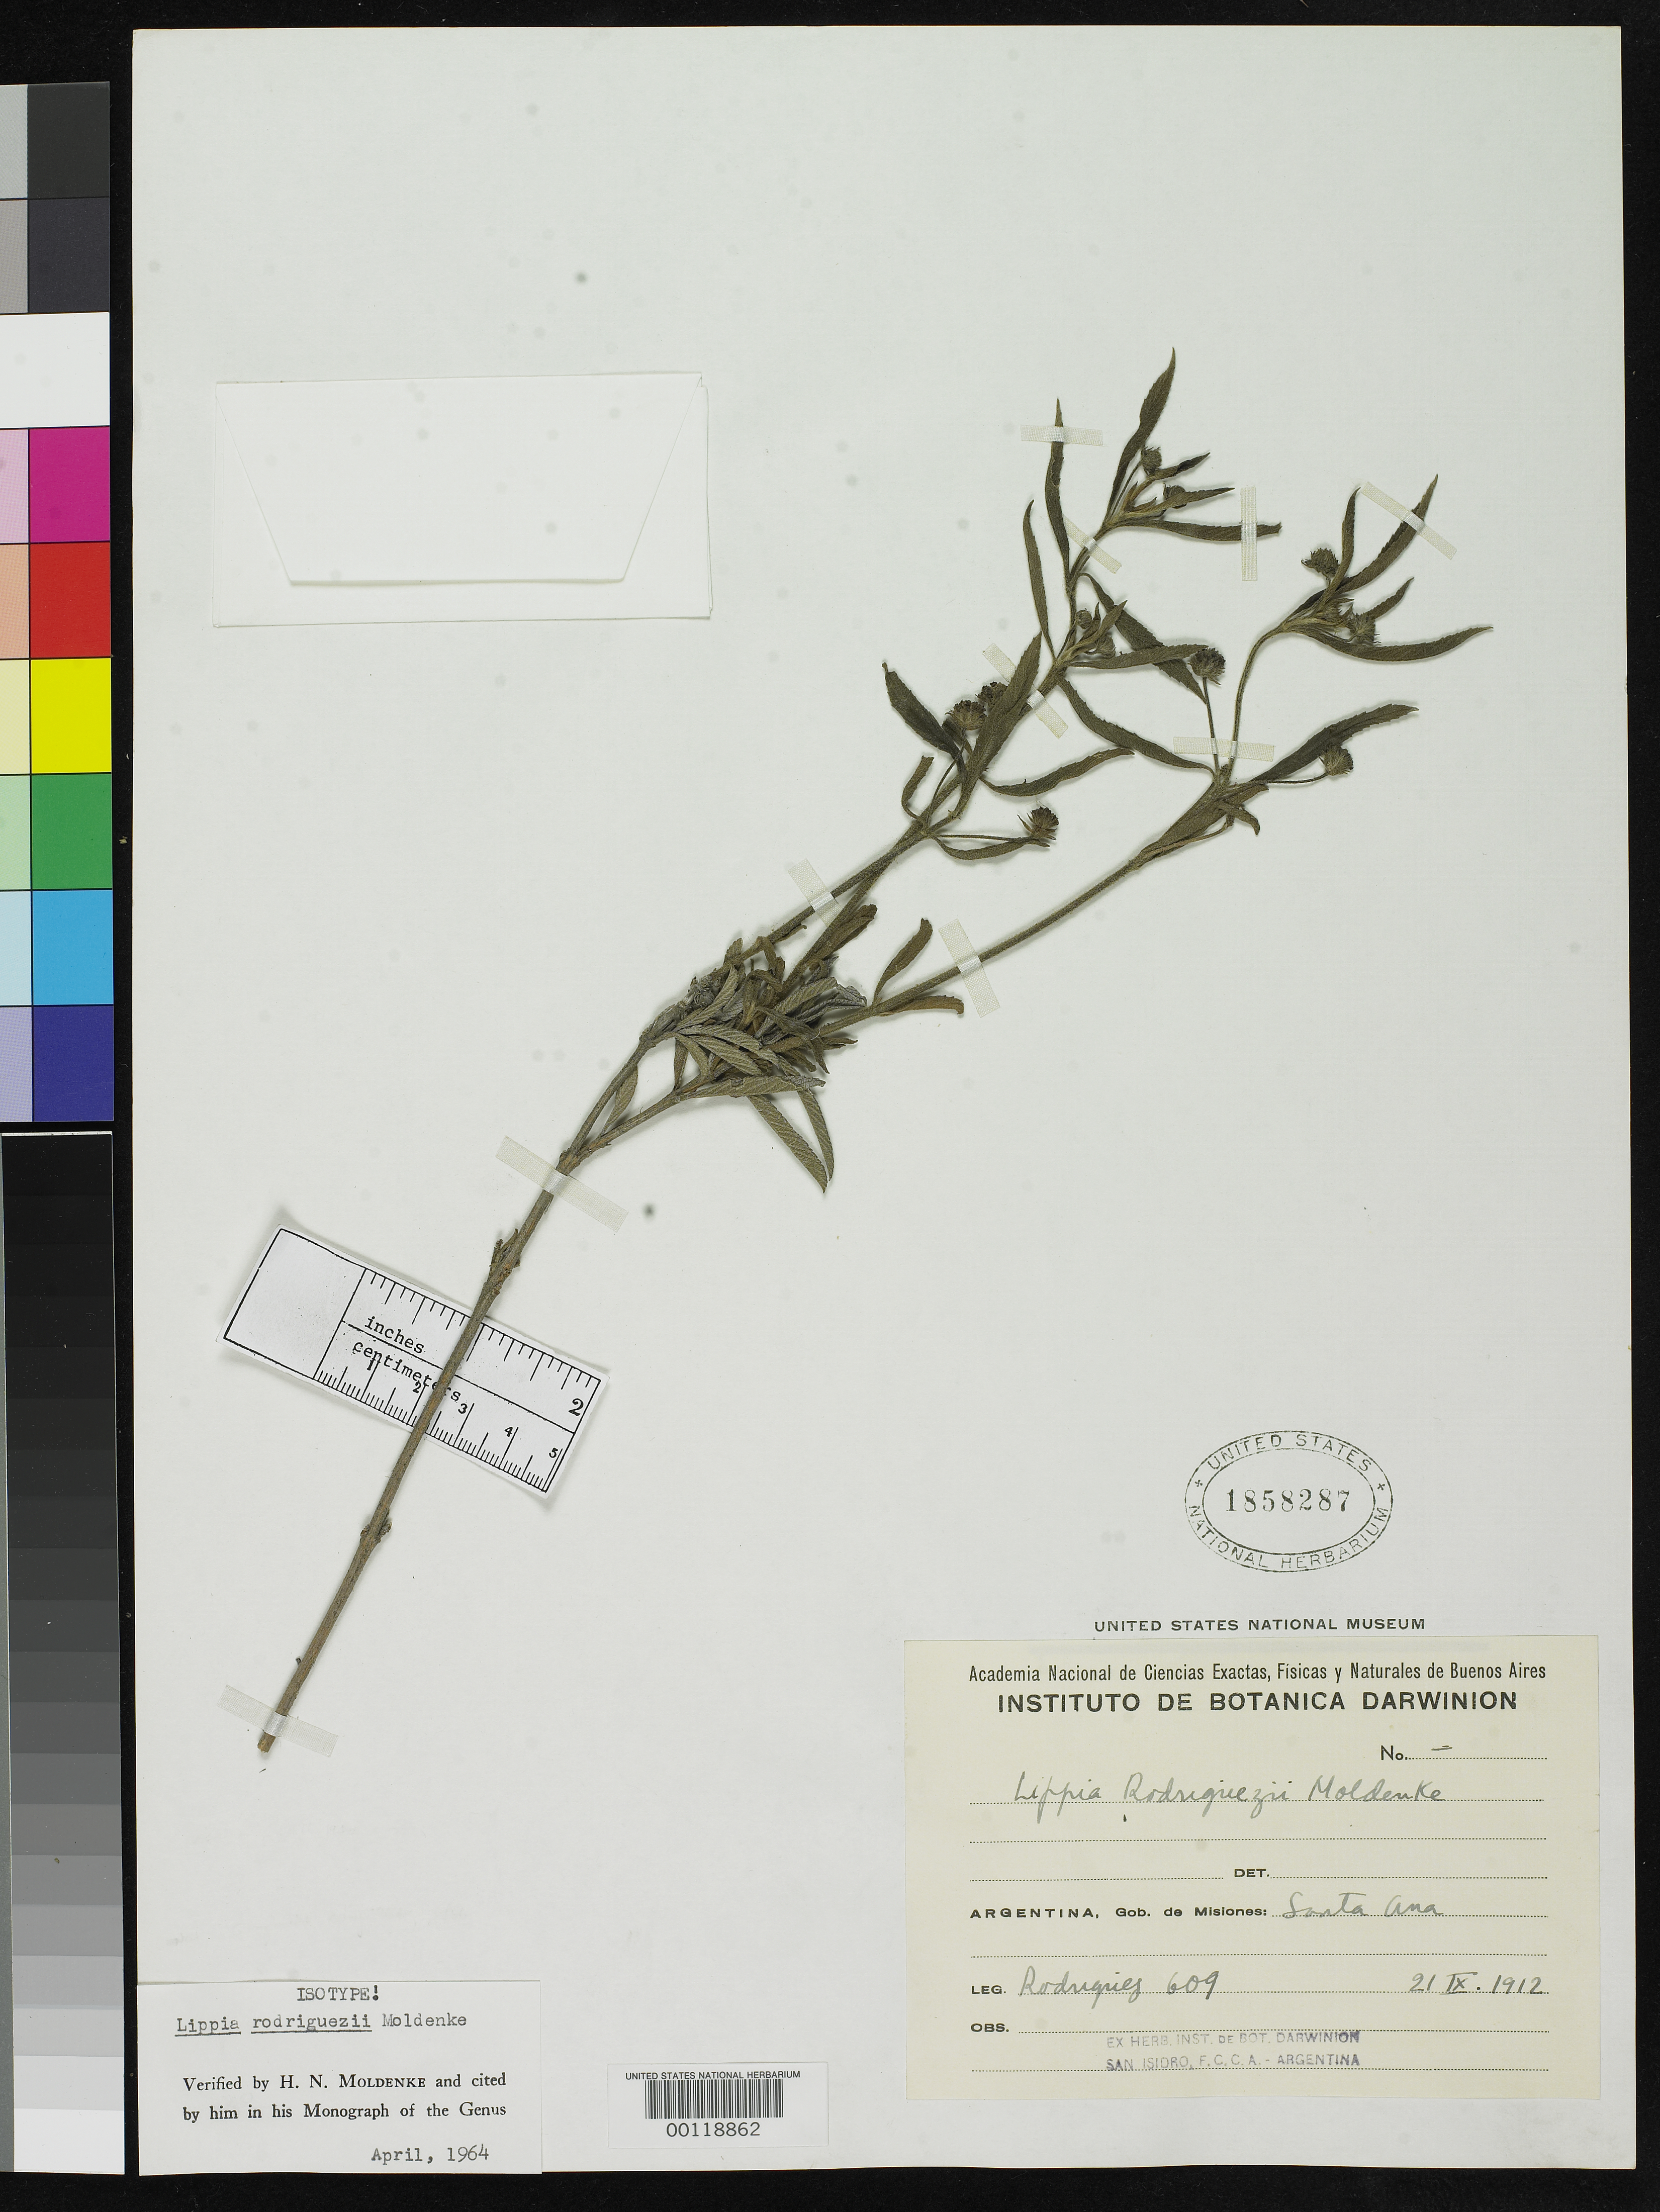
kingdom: Plantae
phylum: Tracheophyta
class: Magnoliopsida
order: Lamiales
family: Verbenaceae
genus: Lippia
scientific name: Lippia rodriguezii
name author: Moldenke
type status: Isotype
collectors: D. Rodriguez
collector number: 609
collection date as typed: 21 Sep 1912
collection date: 1912-09-21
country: Argentina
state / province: Misiones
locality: Santa Ana.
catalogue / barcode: US 1858287